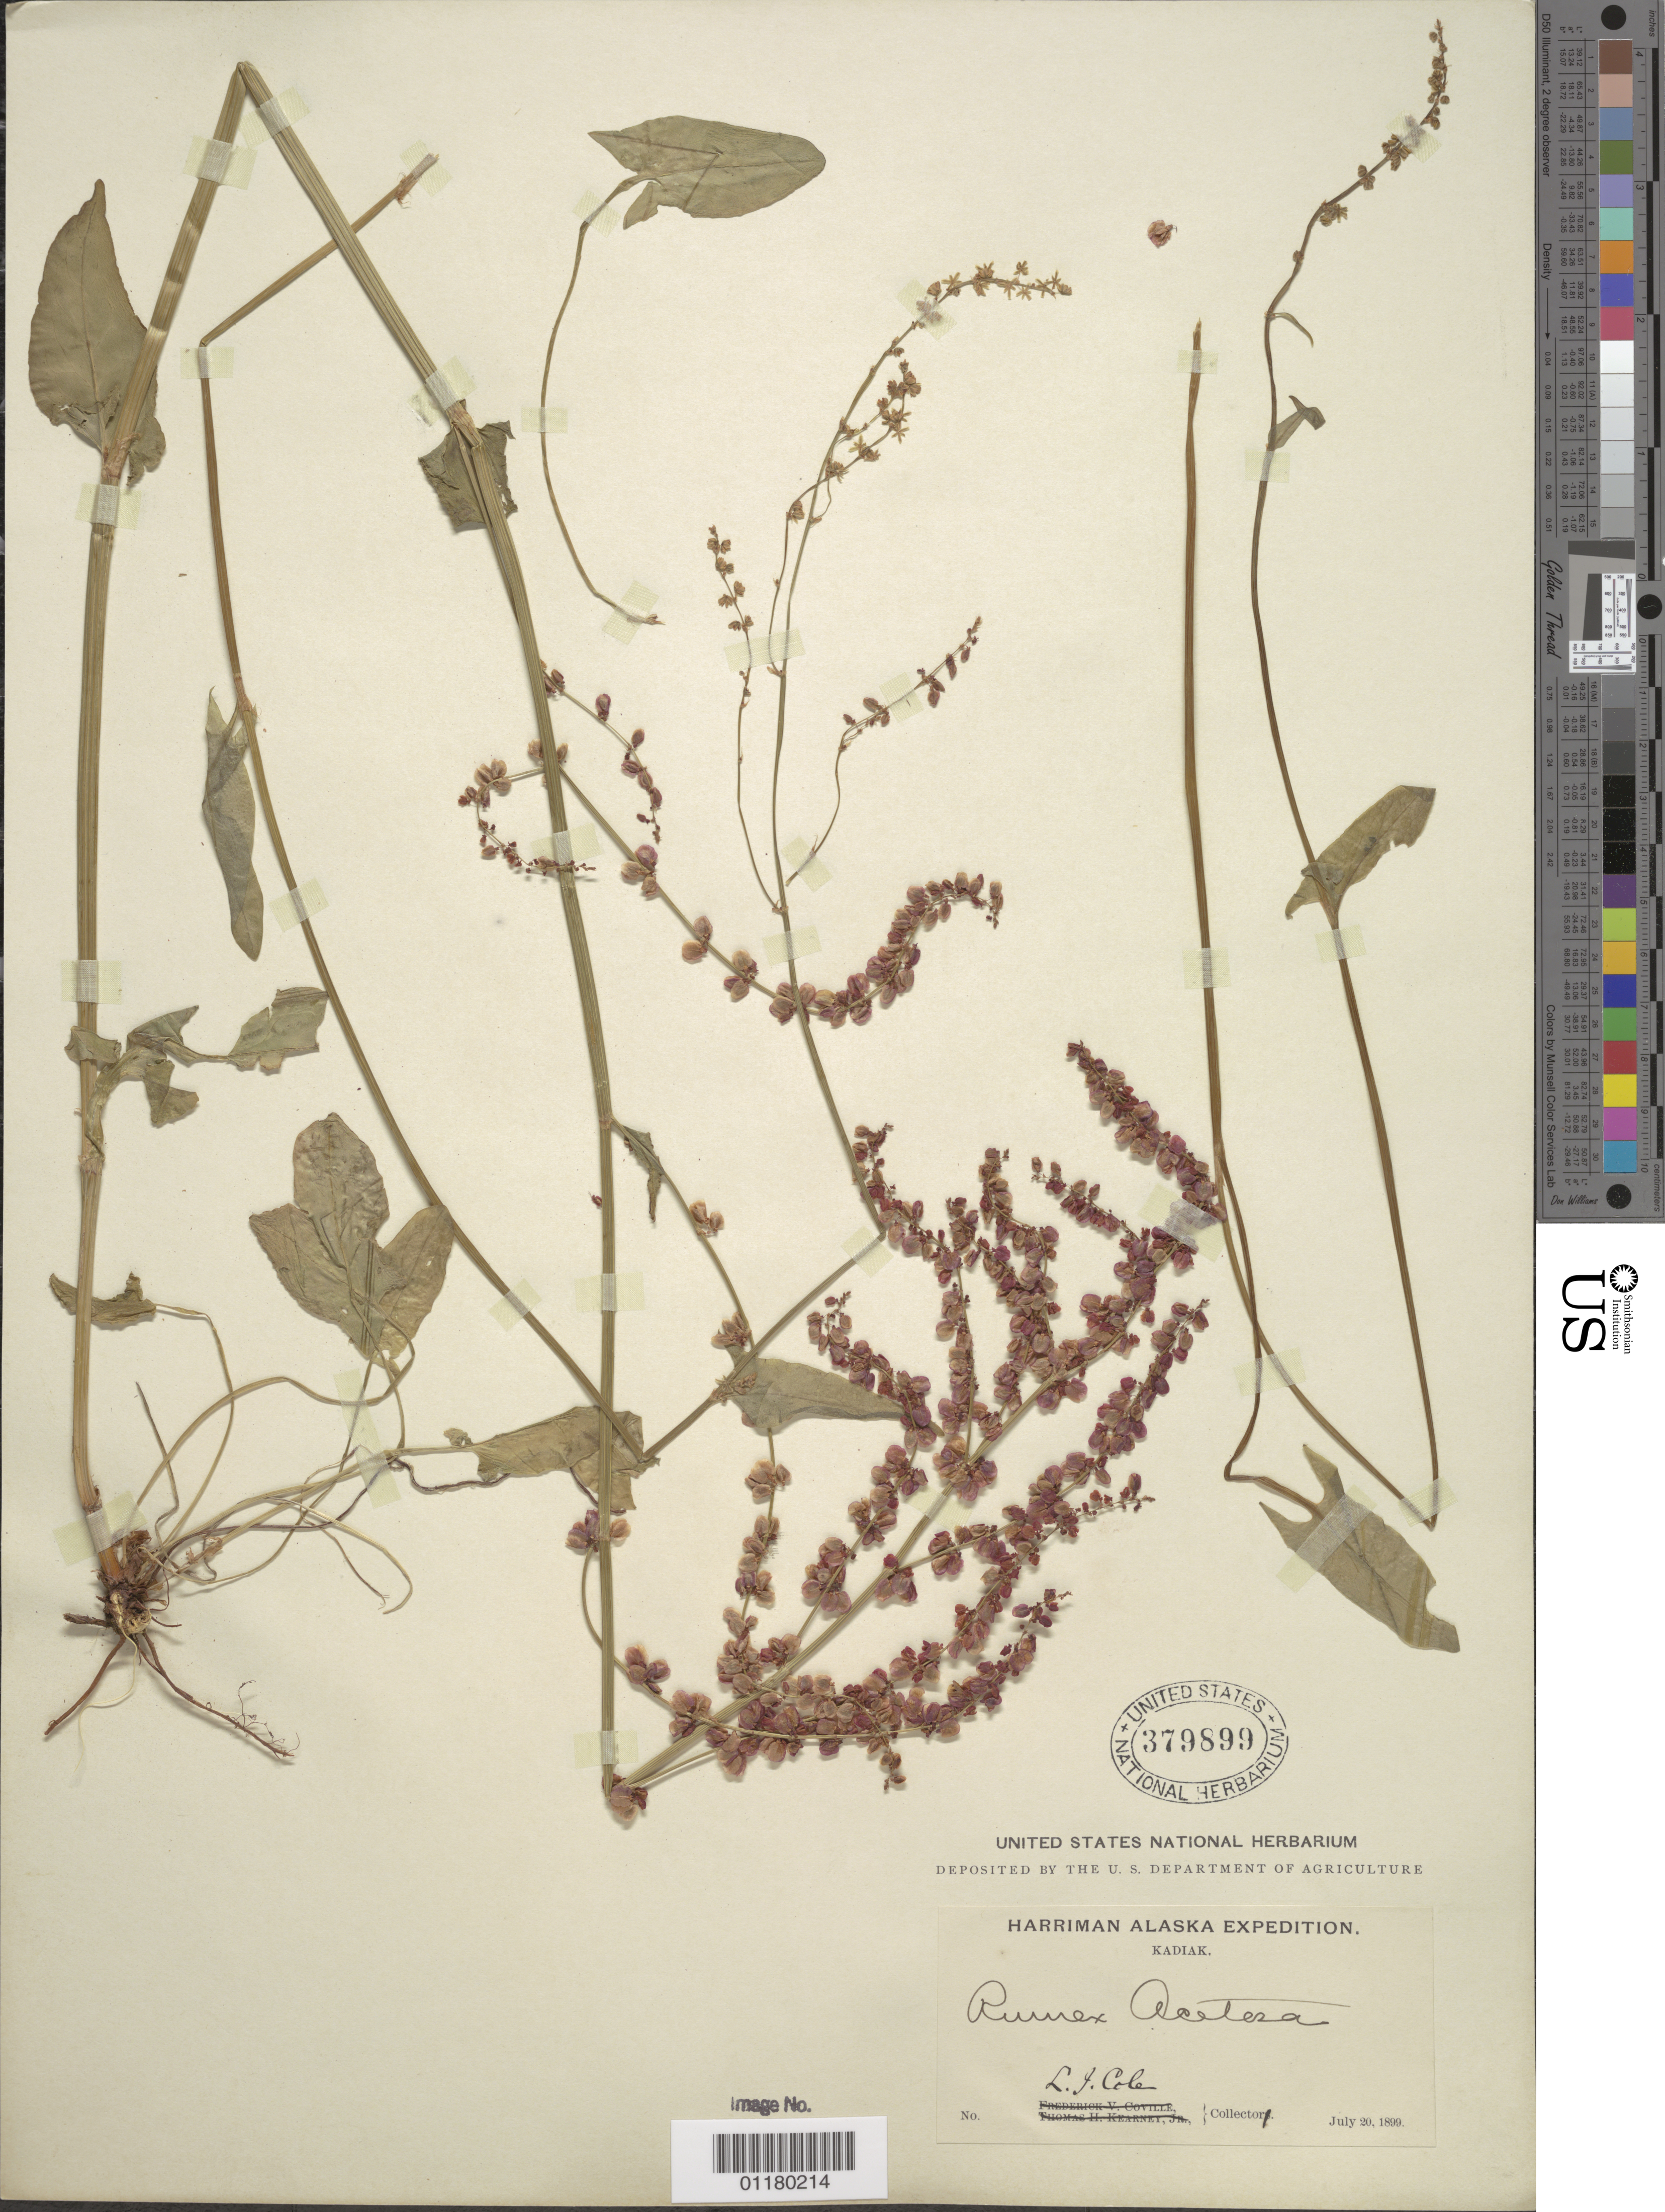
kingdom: Plantae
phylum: Tracheophyta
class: Magnoliopsida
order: Caryophyllales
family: Polygonaceae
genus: Rumex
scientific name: Rumex acetosa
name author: L.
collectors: L. Cole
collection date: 1899-07-20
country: United States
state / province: Alaska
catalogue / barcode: US 379899